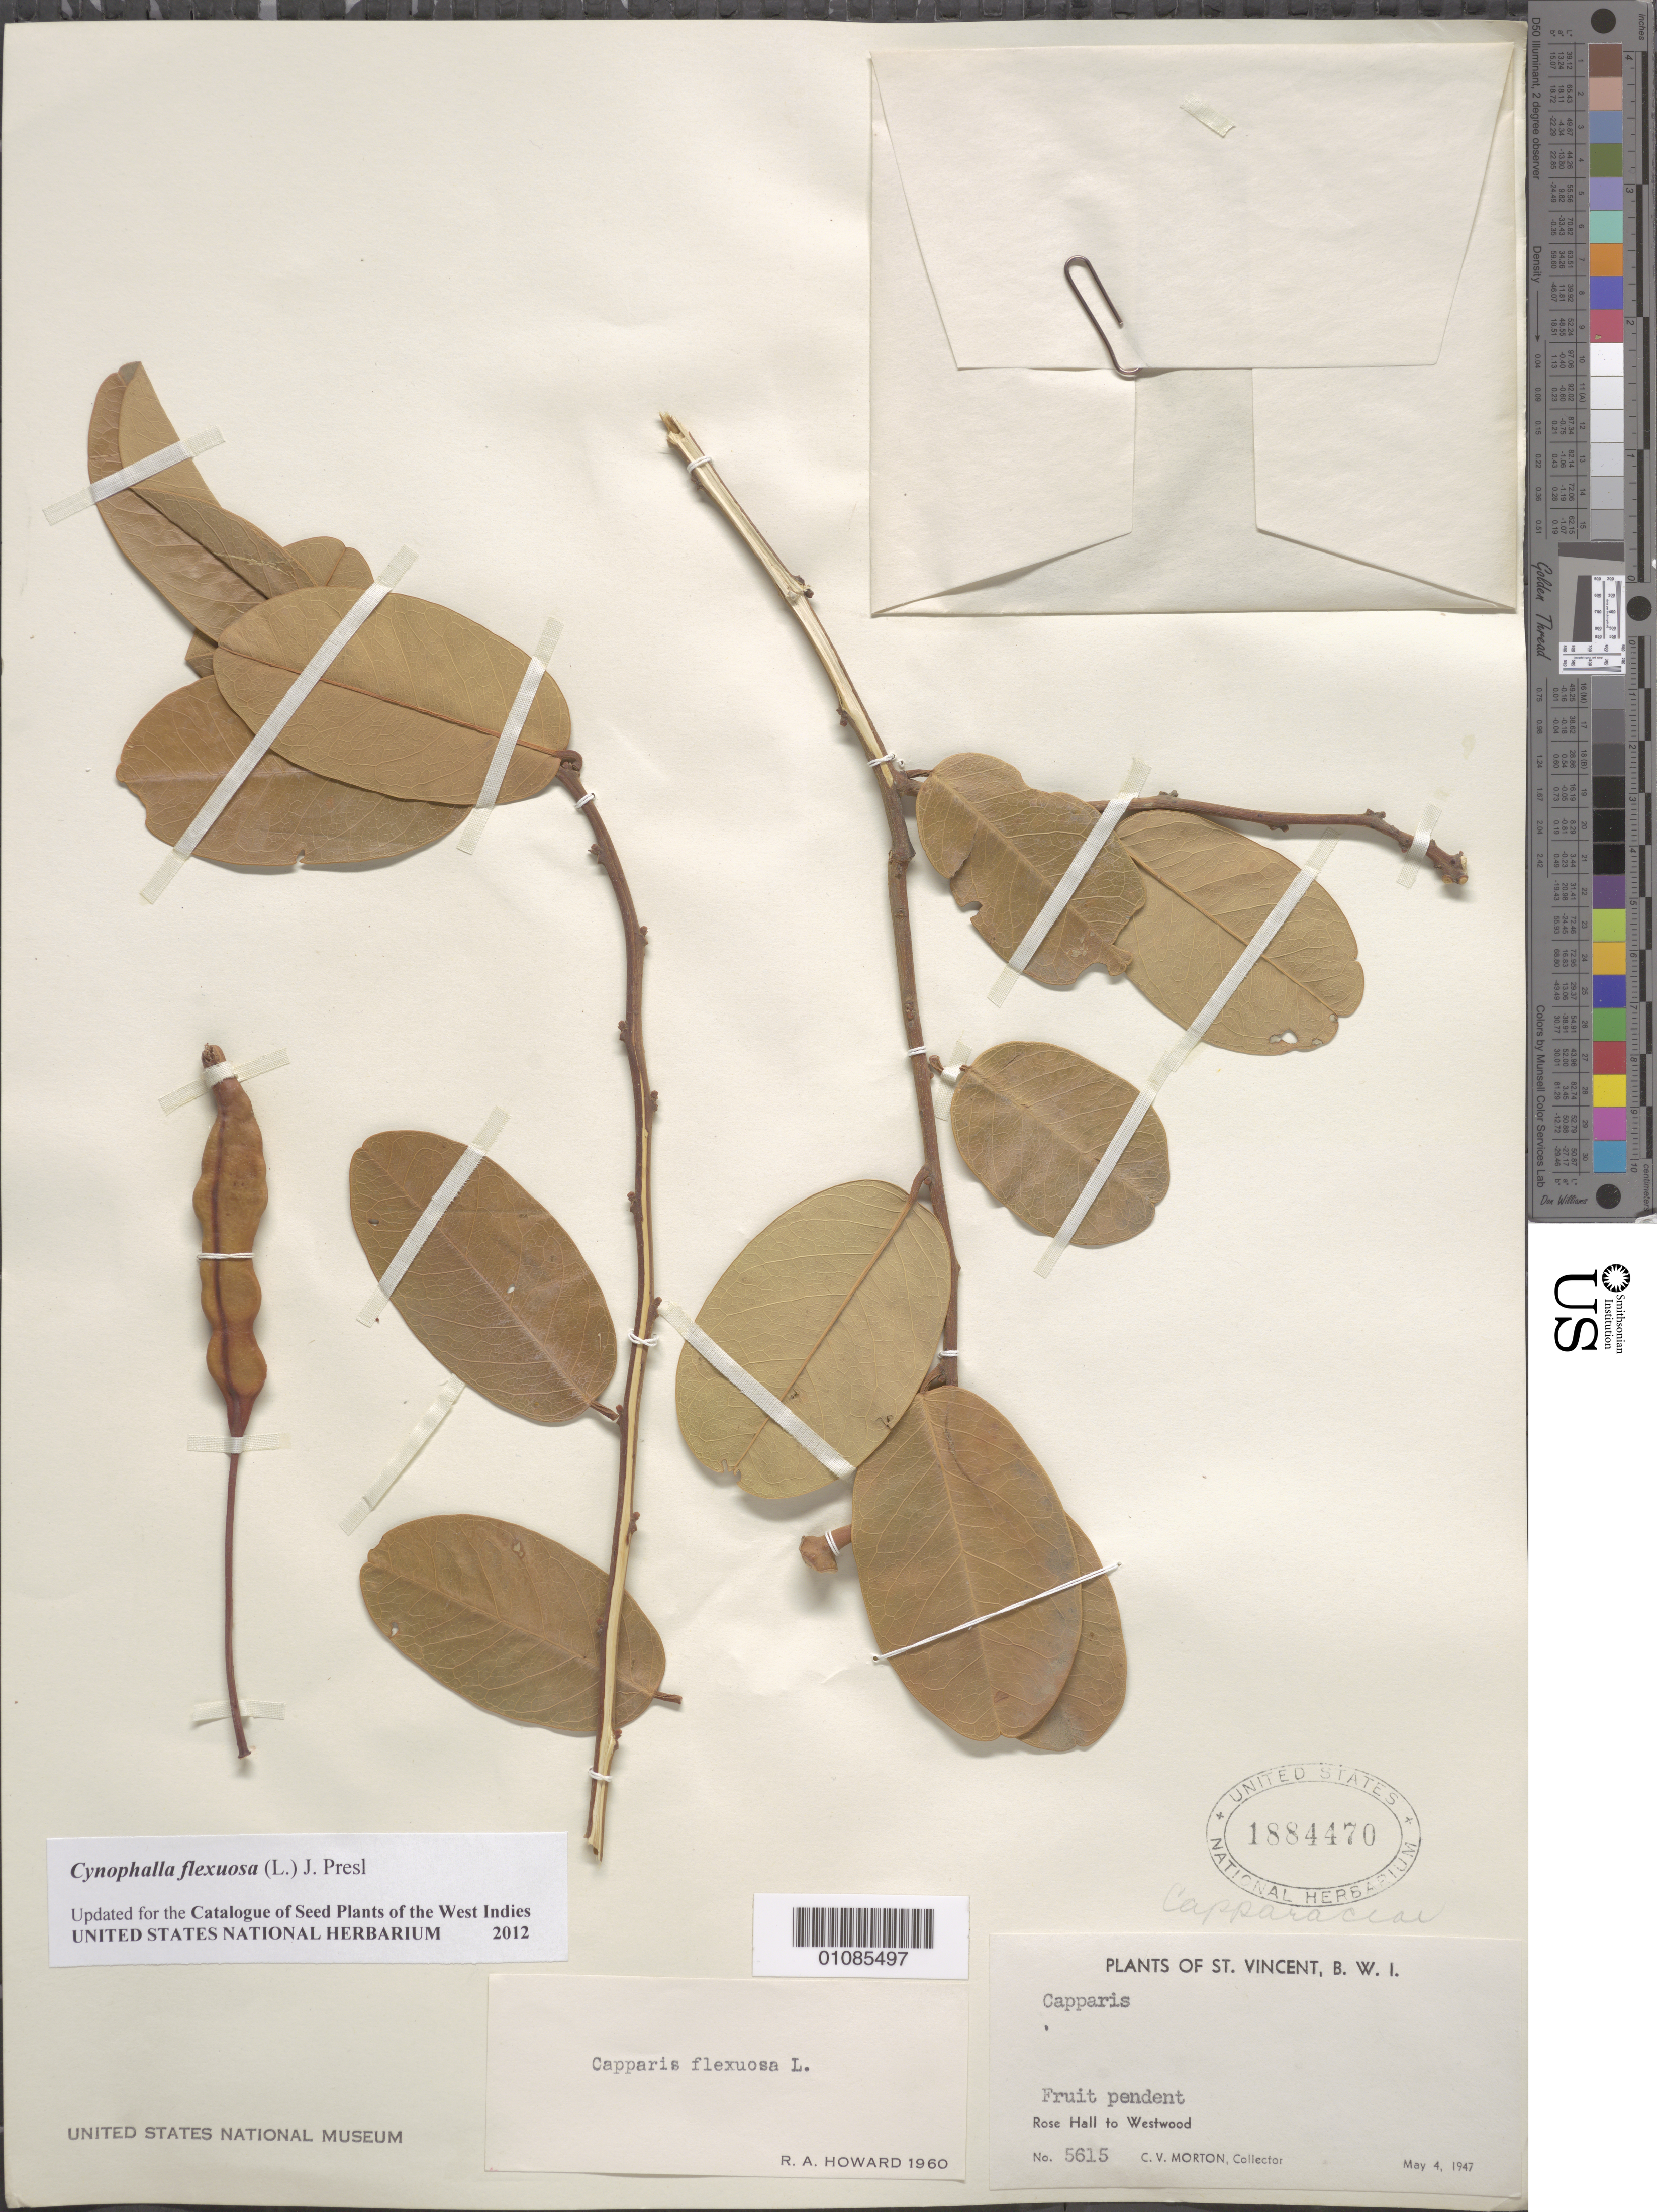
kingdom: Plantae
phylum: Tracheophyta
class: Magnoliopsida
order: Brassicales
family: Capparaceae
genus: Cynophalla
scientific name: Cynophalla flexuosa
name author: (L.) J. Presl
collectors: C. V. Morton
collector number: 5615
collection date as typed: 04 May 1947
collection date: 1947-05-04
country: St. Vincent - Grenadines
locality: Rose Hall to Westwood.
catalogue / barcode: US 1884470